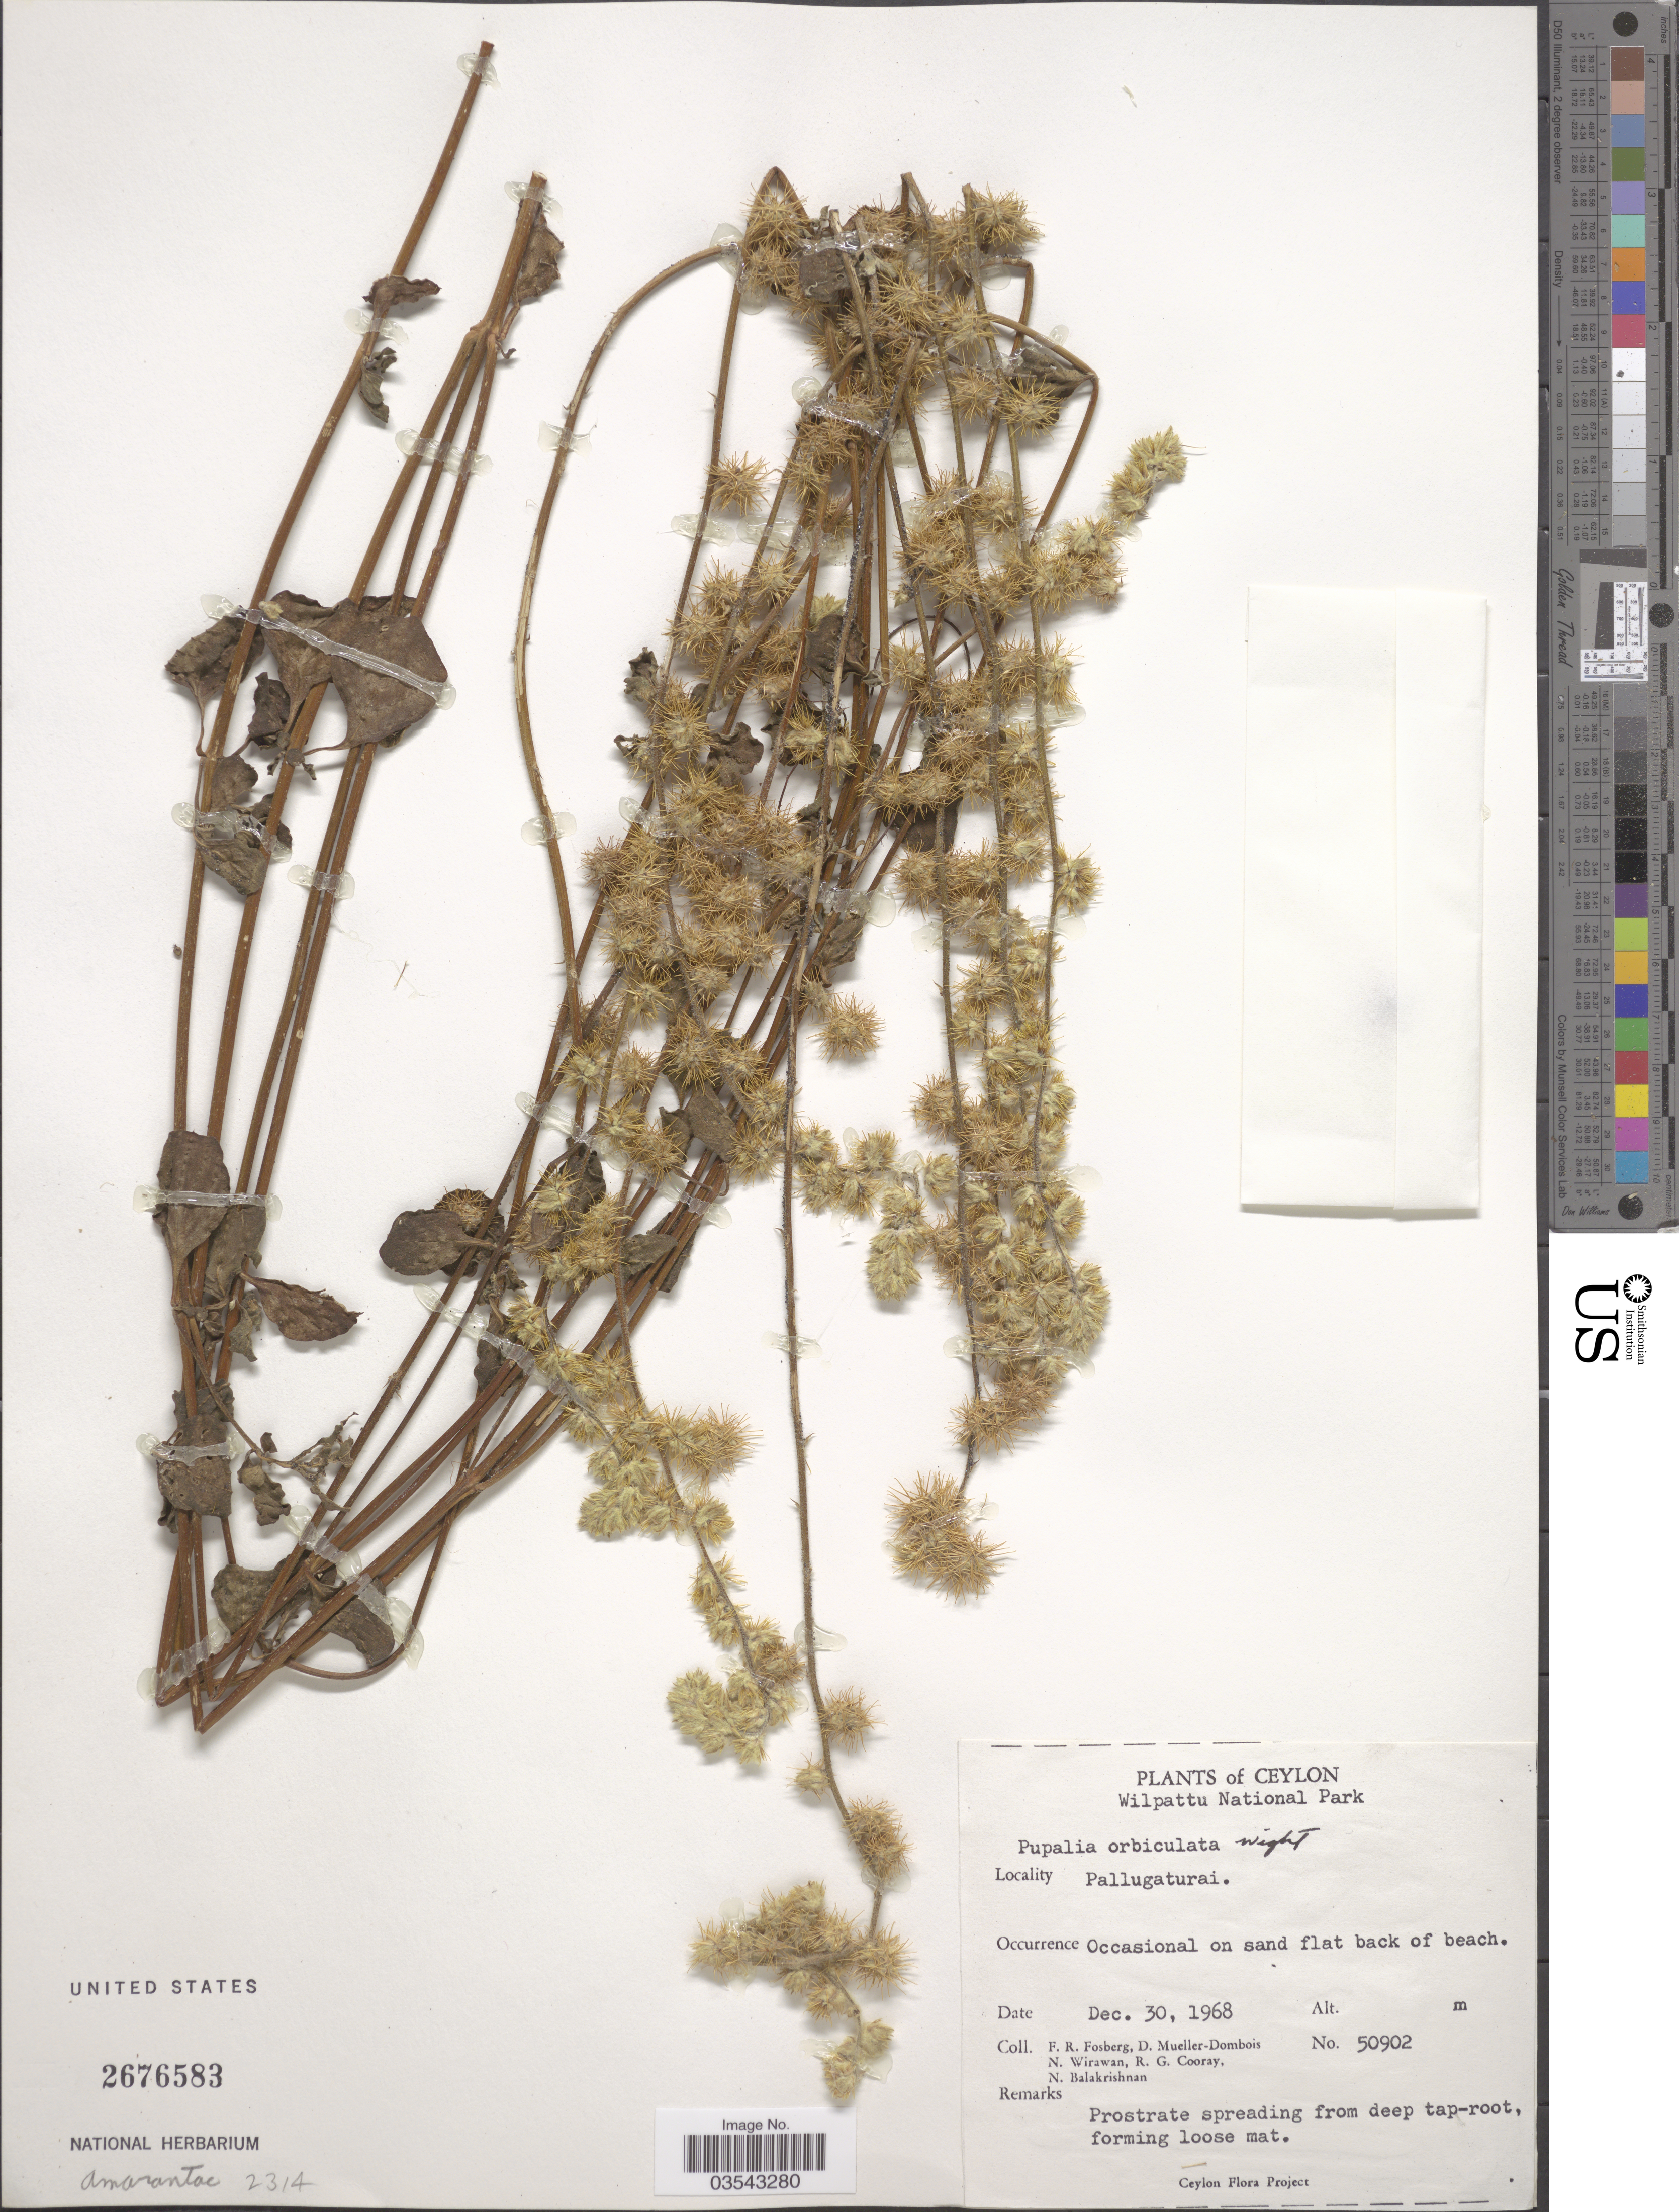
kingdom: Plantae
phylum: Tracheophyta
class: Magnoliopsida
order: Caryophyllales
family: Amaranthaceae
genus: Pupalia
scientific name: Pupalia orbiculata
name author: Wight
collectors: F. R. Fosberg, D. Mueller-Dombois, N. Wirawan, R. Cooray & N. Balakrishnan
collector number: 50902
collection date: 1968-12-30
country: Sri Lanka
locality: Ceylon. Wilpattu National Park. Pallugaturai.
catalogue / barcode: US 2676583